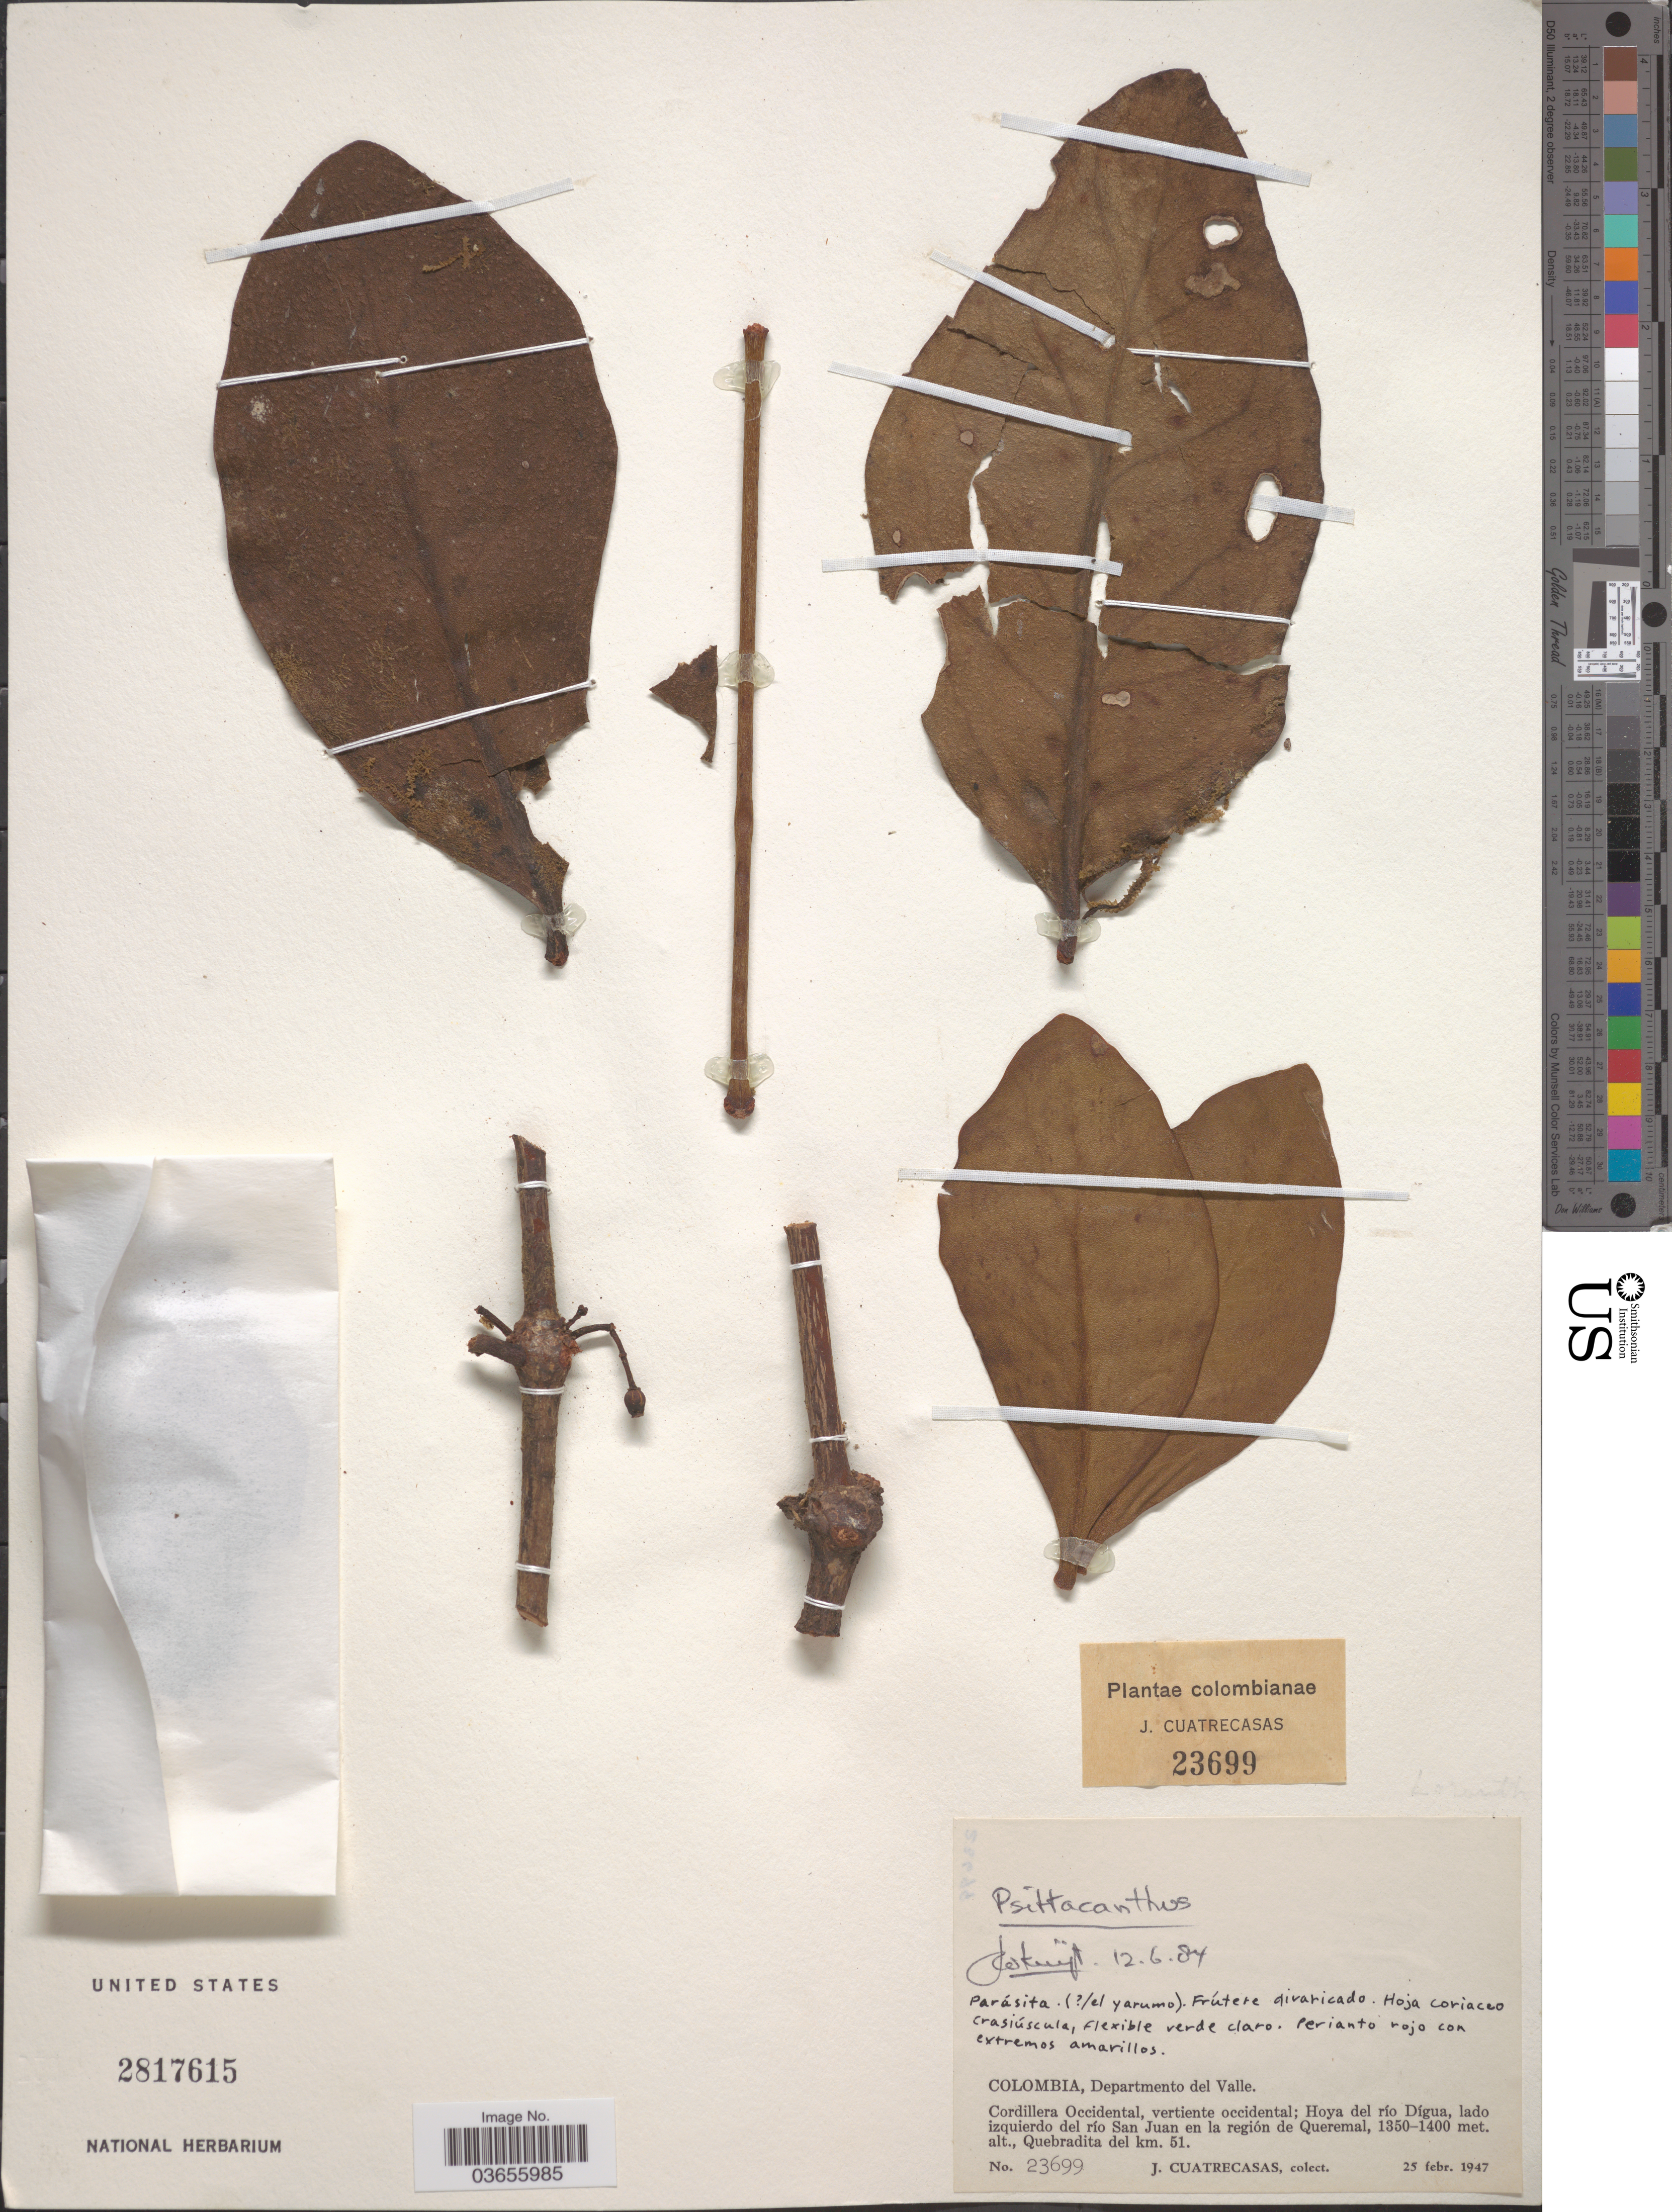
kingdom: Plantae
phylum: Tracheophyta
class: Magnoliopsida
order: Santalales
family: Loranthaceae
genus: Psittacanthus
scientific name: Psittacanthus sp.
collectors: J. Cuatrecasas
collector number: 23699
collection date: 1947-02-25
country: Colombia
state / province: Valle del Cauca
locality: Departamento del Valle. Cordillera Occidental, vertiente occidental; Hoya del río Dígua, lado izquierdo del río San Juan en la región de Queramal. Quebradita del km. 51.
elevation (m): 1350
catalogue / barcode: US 2817615